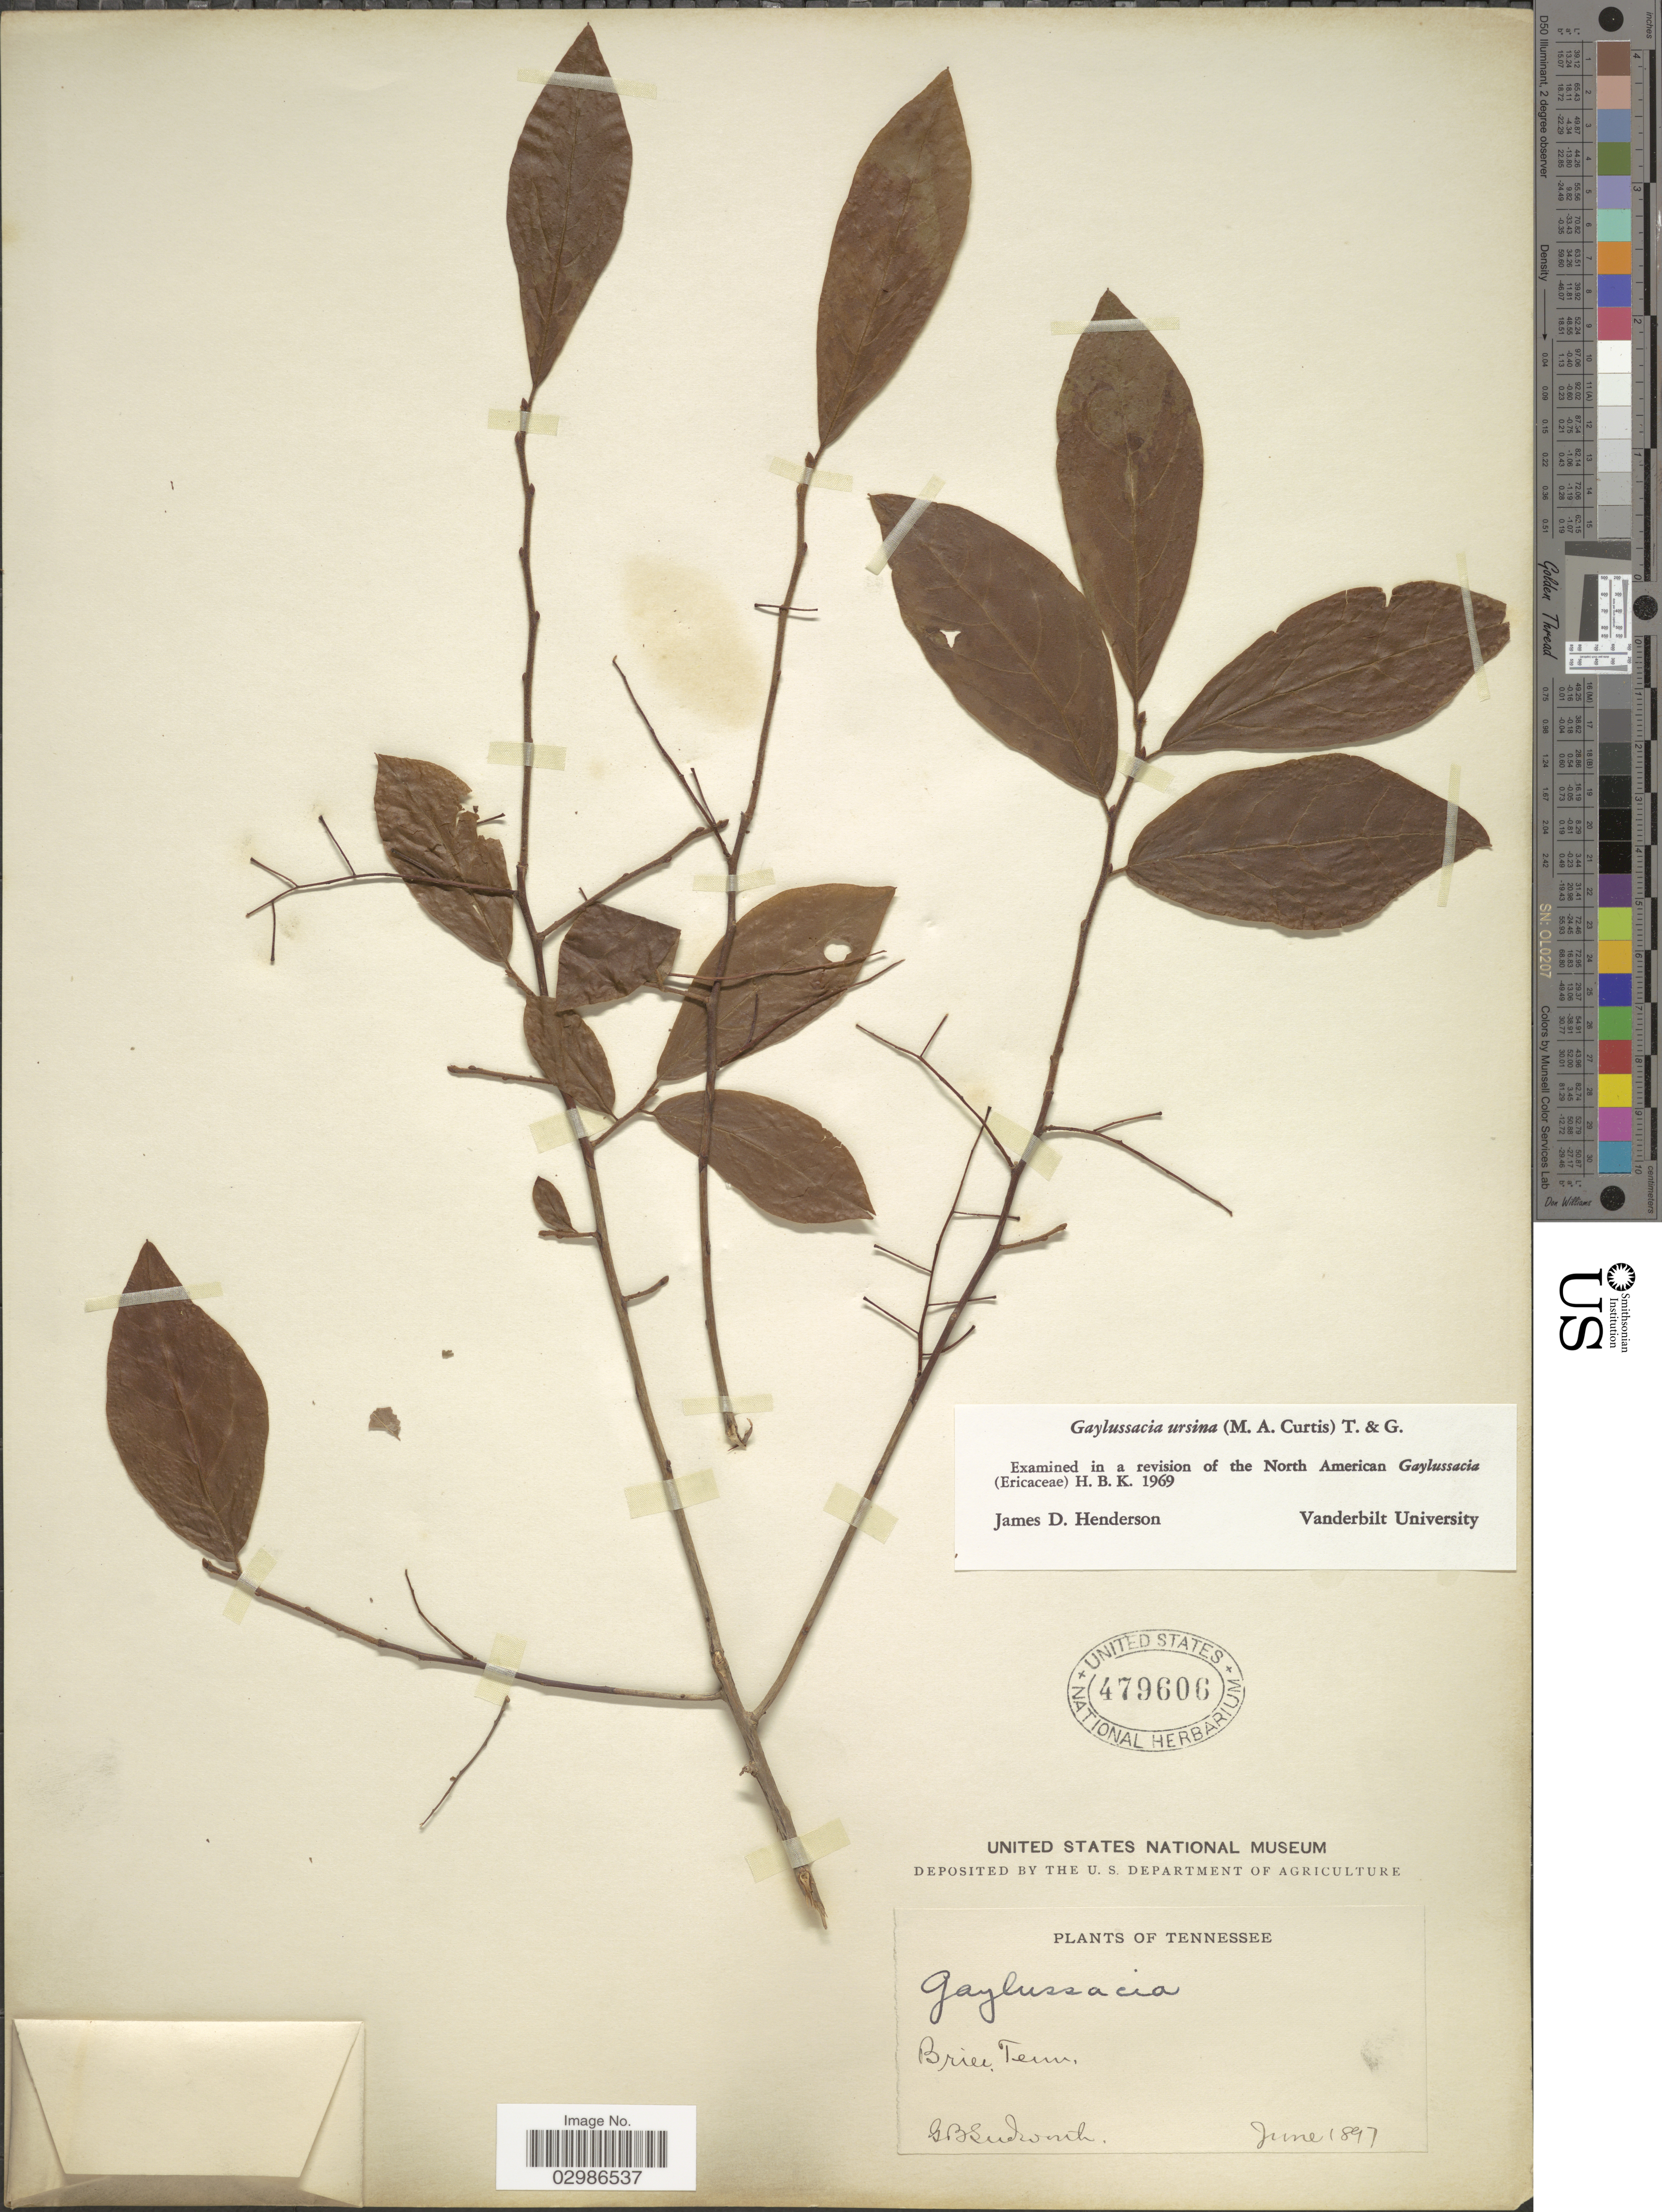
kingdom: Plantae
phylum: Tracheophyta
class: Magnoliopsida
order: Ericales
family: Ericaceae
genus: Gaylussacia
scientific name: Gaylussacia ursina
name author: (M.A. Curtis) Torr. & A. Gray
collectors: G. B. Sudworth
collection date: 1897-06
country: United States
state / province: Tennessee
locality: Brier.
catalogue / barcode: US 479606